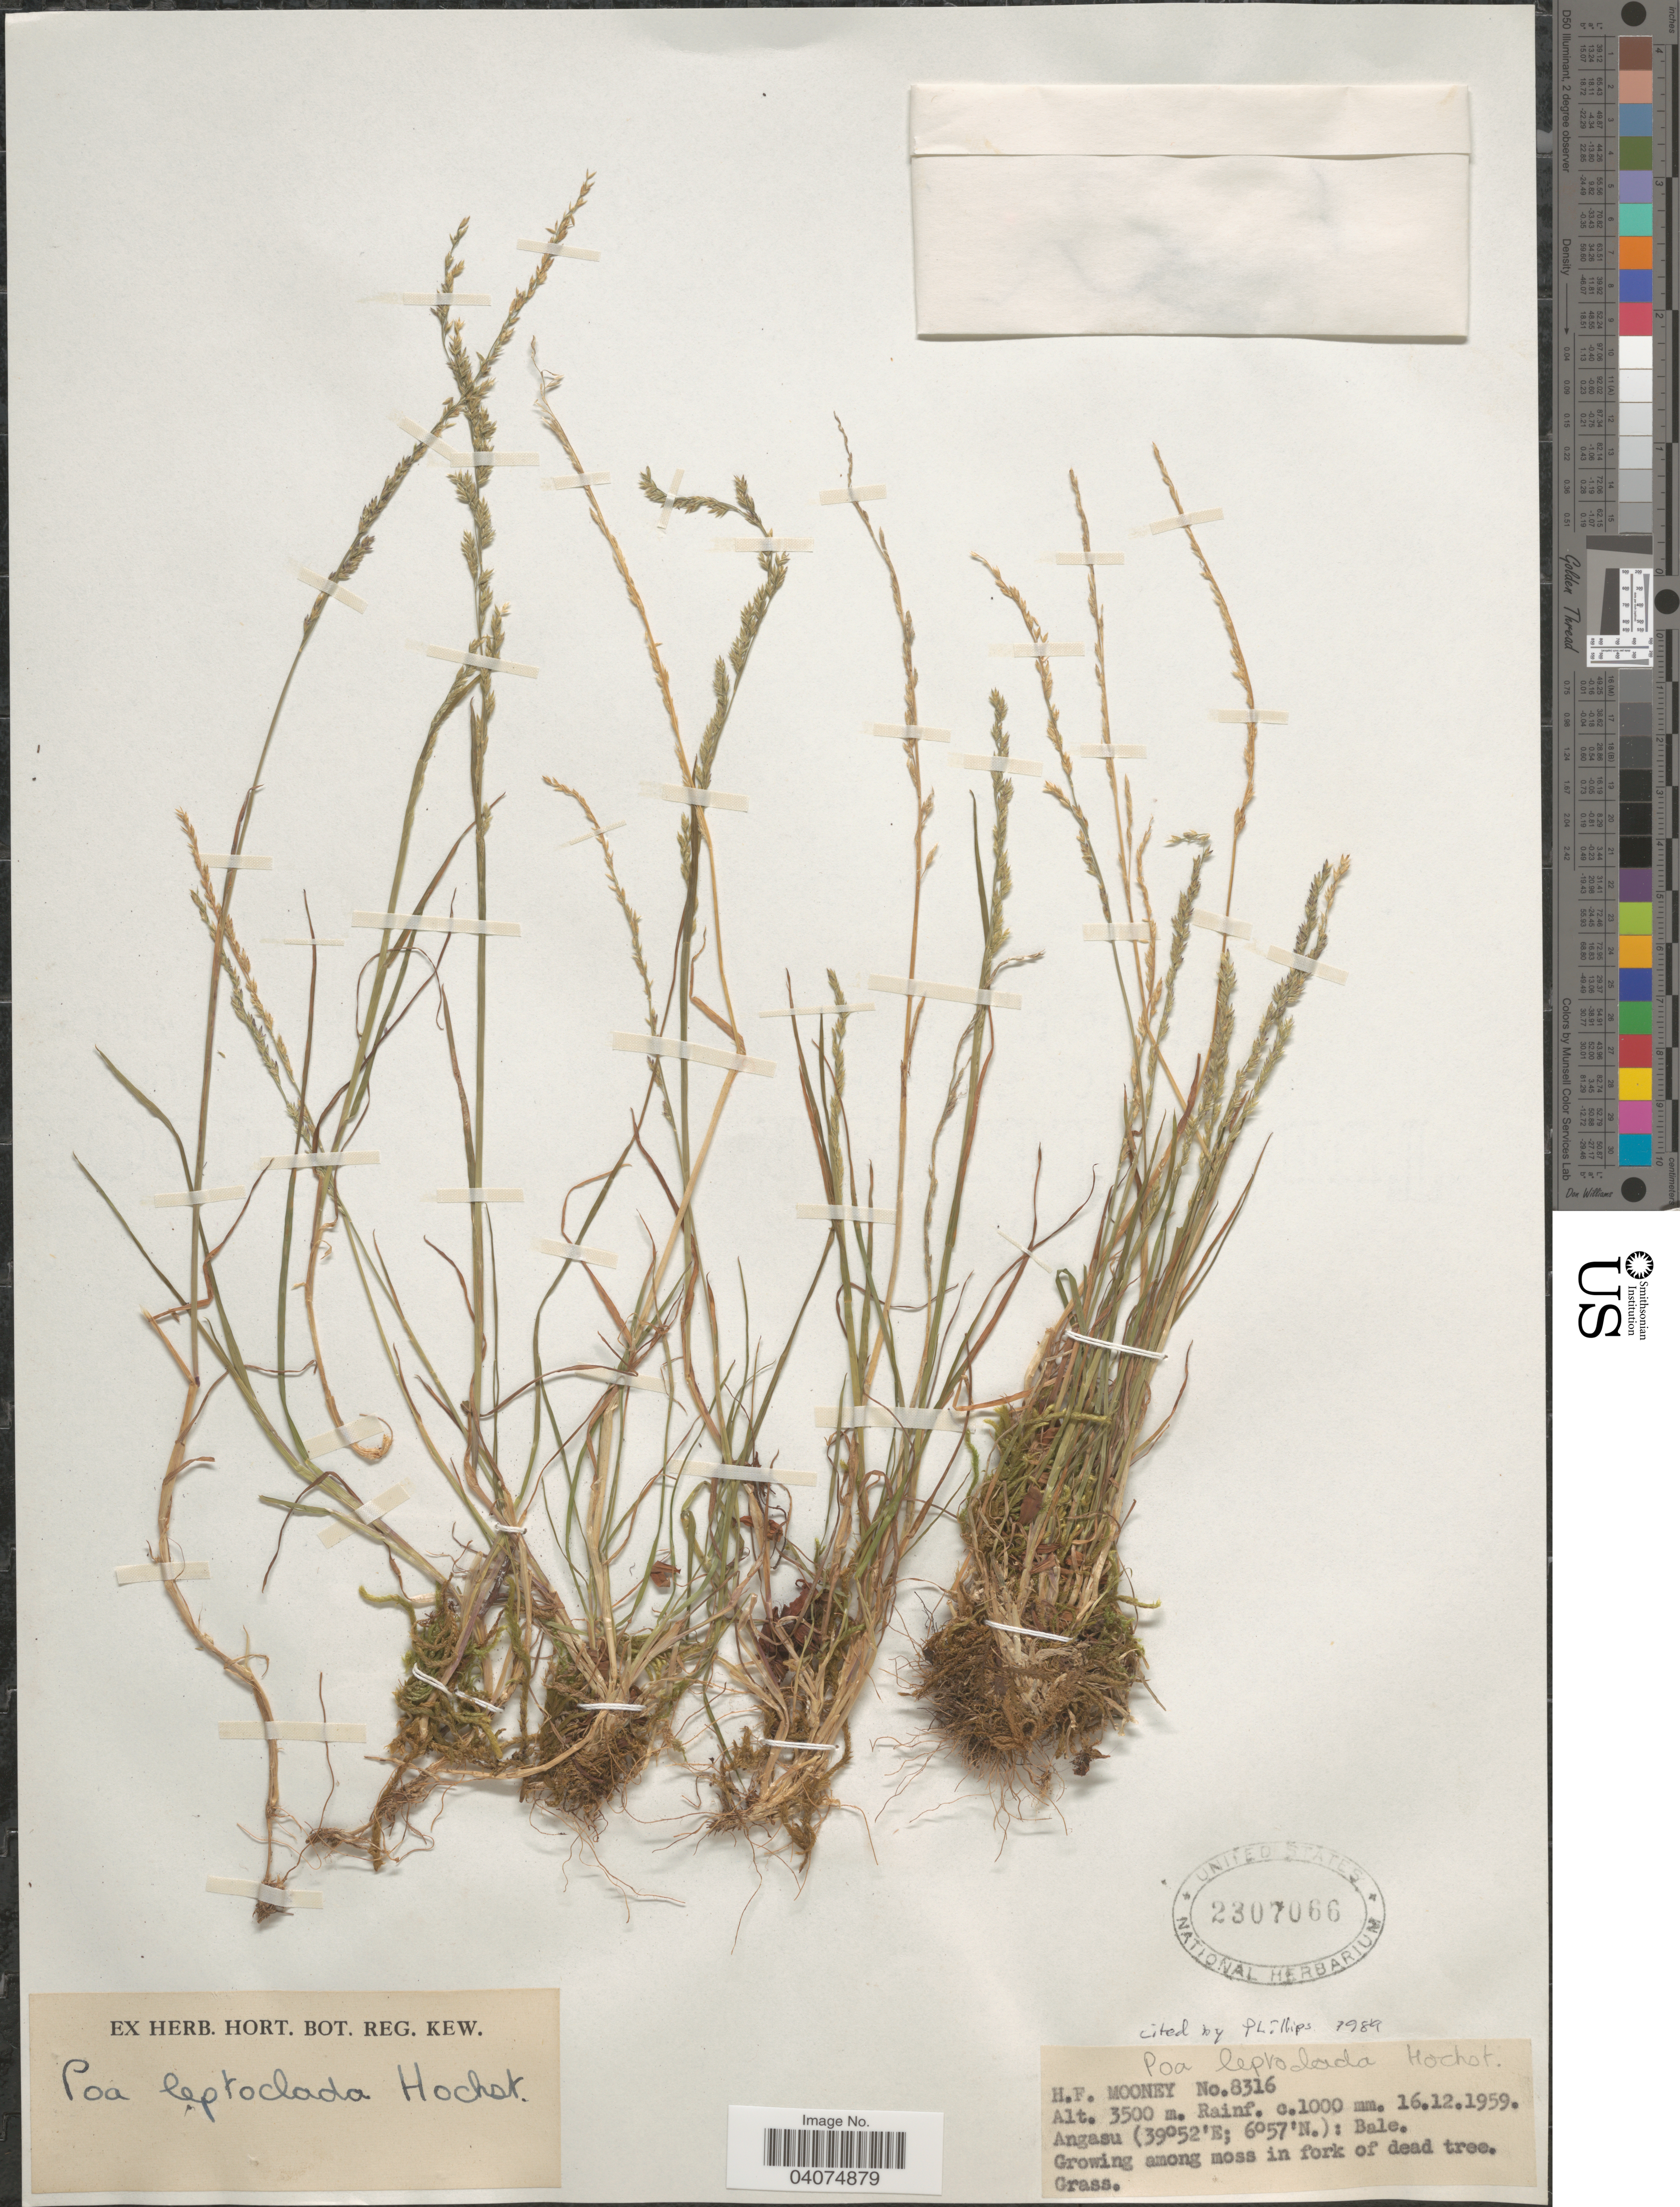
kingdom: Plantae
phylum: Tracheophyta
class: Liliopsida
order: Poales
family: Poaceae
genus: Poa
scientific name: Poa leptoclada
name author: Hochst. ex A. Rich.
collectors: H. Mooney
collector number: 8316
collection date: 1959-12-16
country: Ethiopia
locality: Angasu: Bale.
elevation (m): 3500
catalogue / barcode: US 2307066